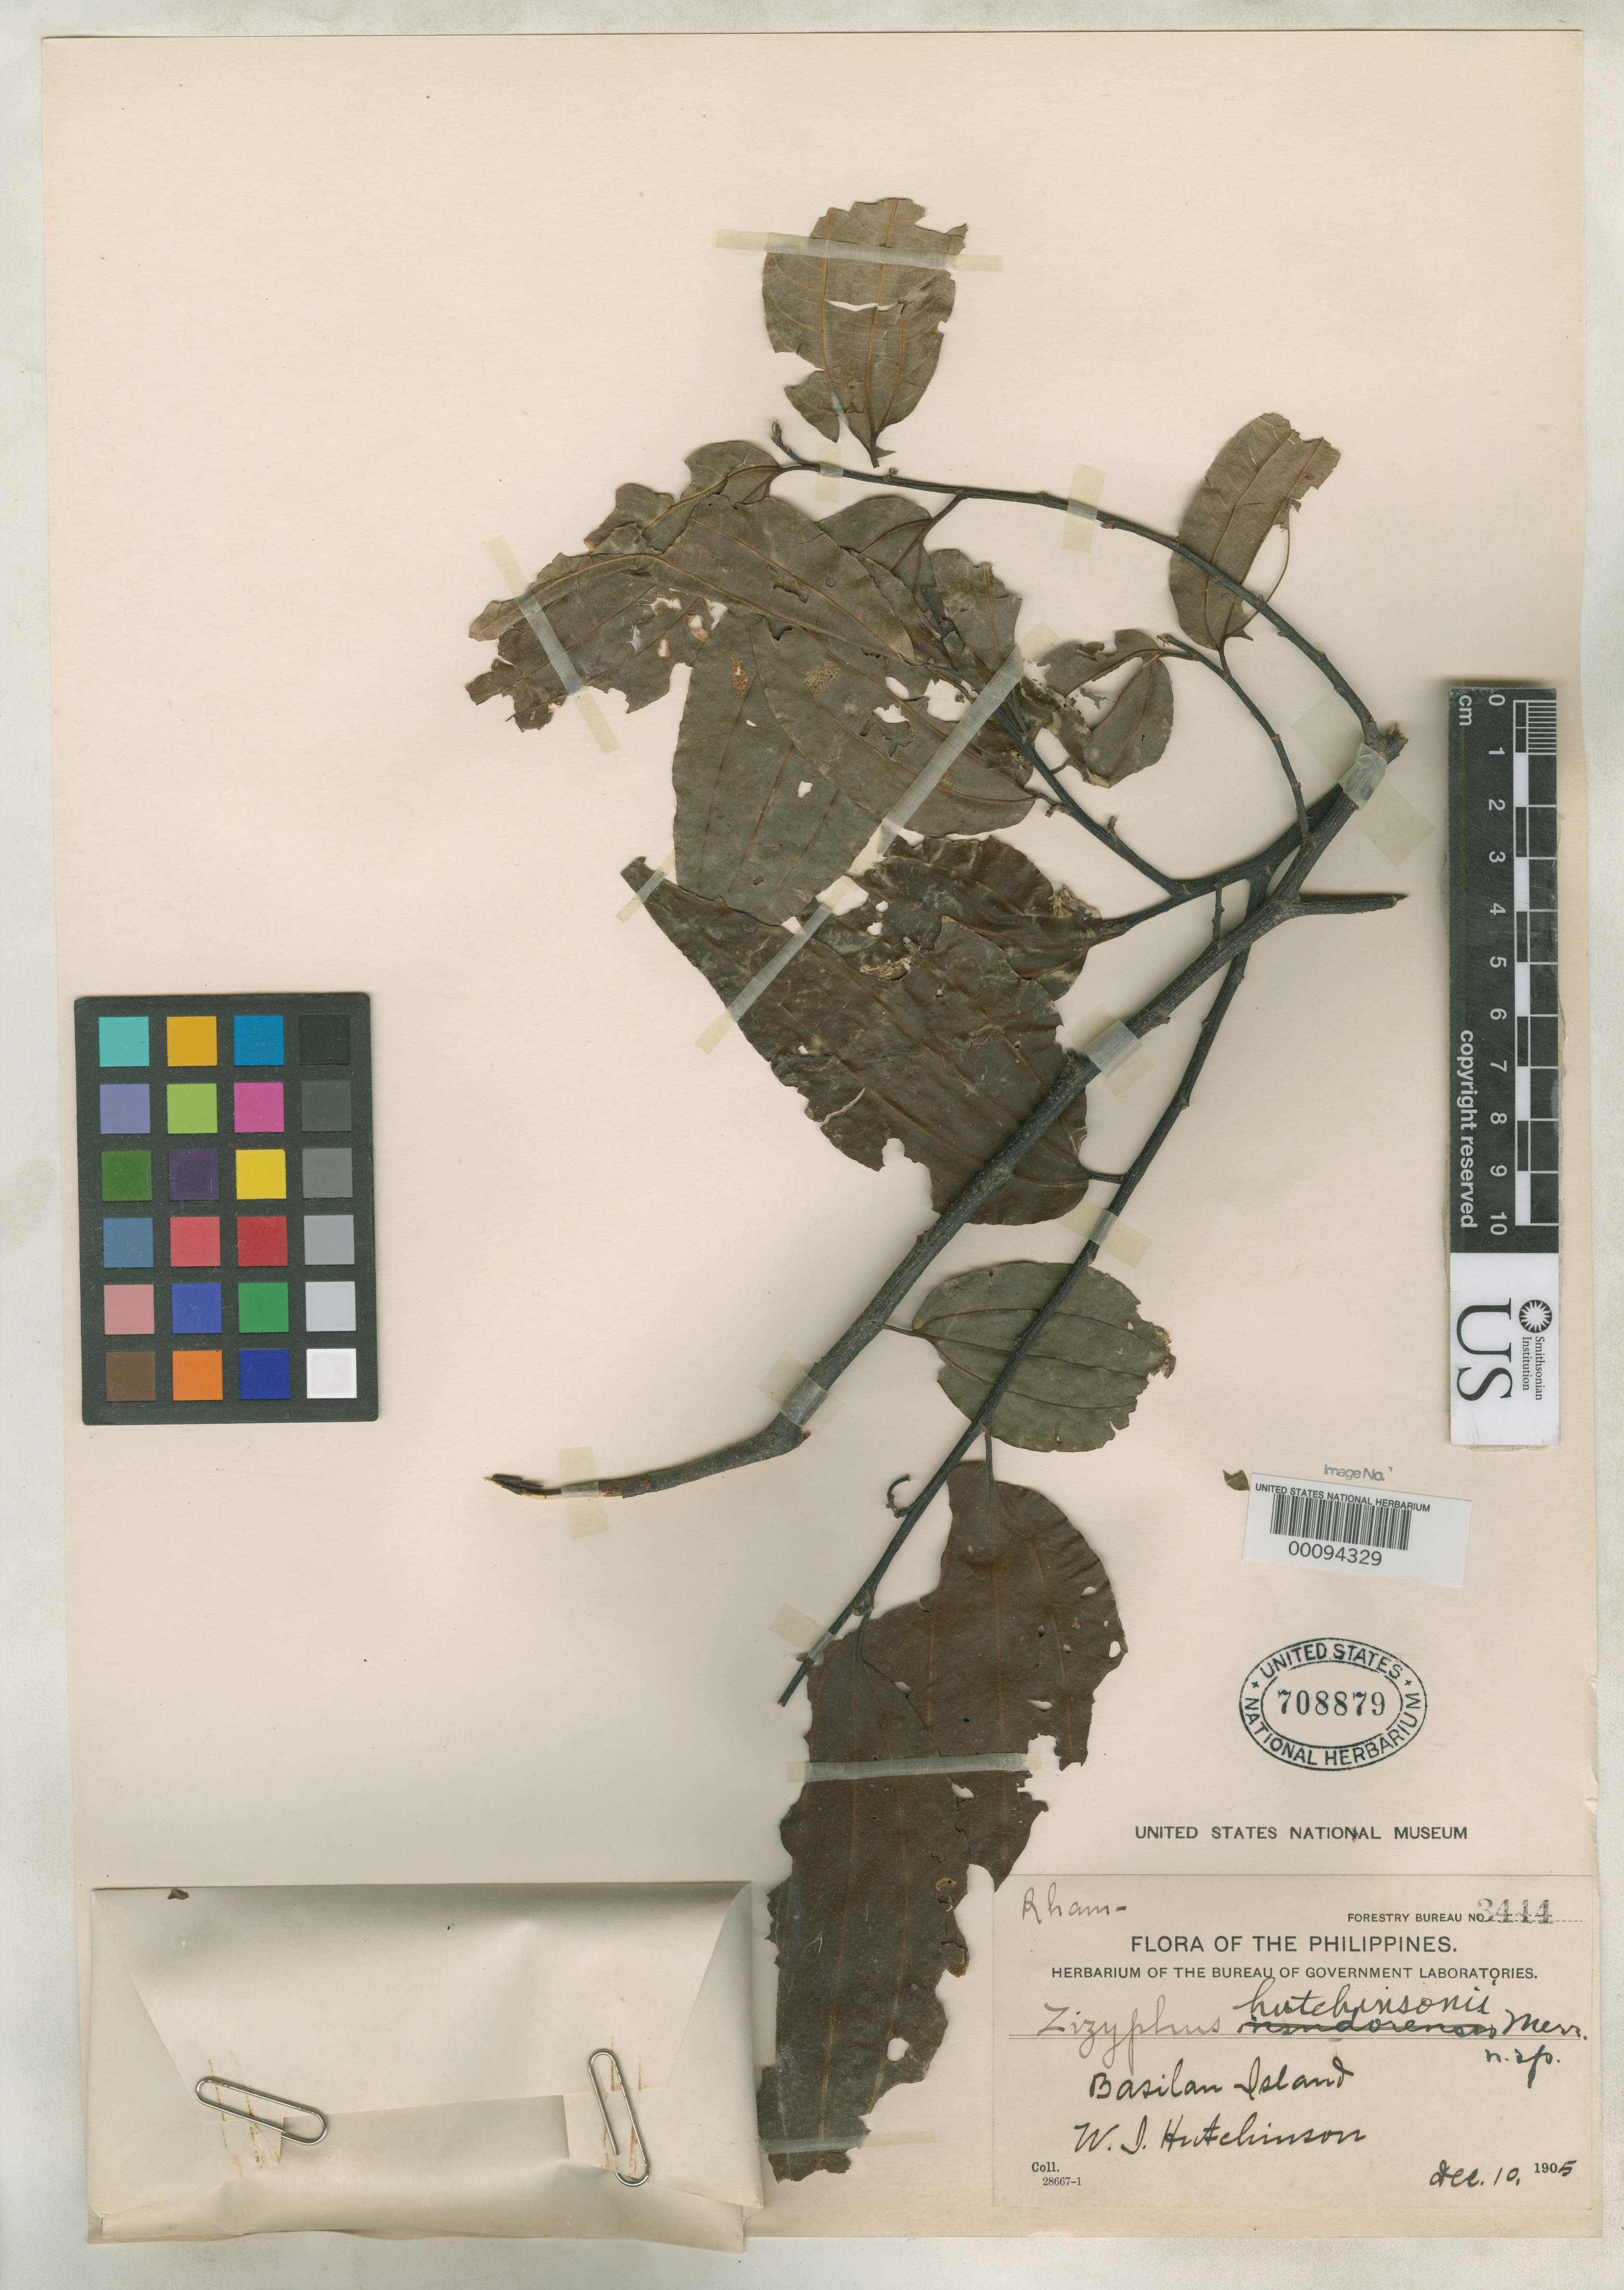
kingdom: Plantae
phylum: Tracheophyta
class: Magnoliopsida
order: Rosales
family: Rhamnaceae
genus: Ziziphus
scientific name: Ziziphus hutchinsonii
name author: Merr.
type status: Syntype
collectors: W. I. Hutchinson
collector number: Bur. Sci. 3444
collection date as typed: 10 Dec 1905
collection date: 1905-12-10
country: Philippines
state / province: Muslim Mindanao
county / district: Sulu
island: Basilan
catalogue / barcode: US 708879